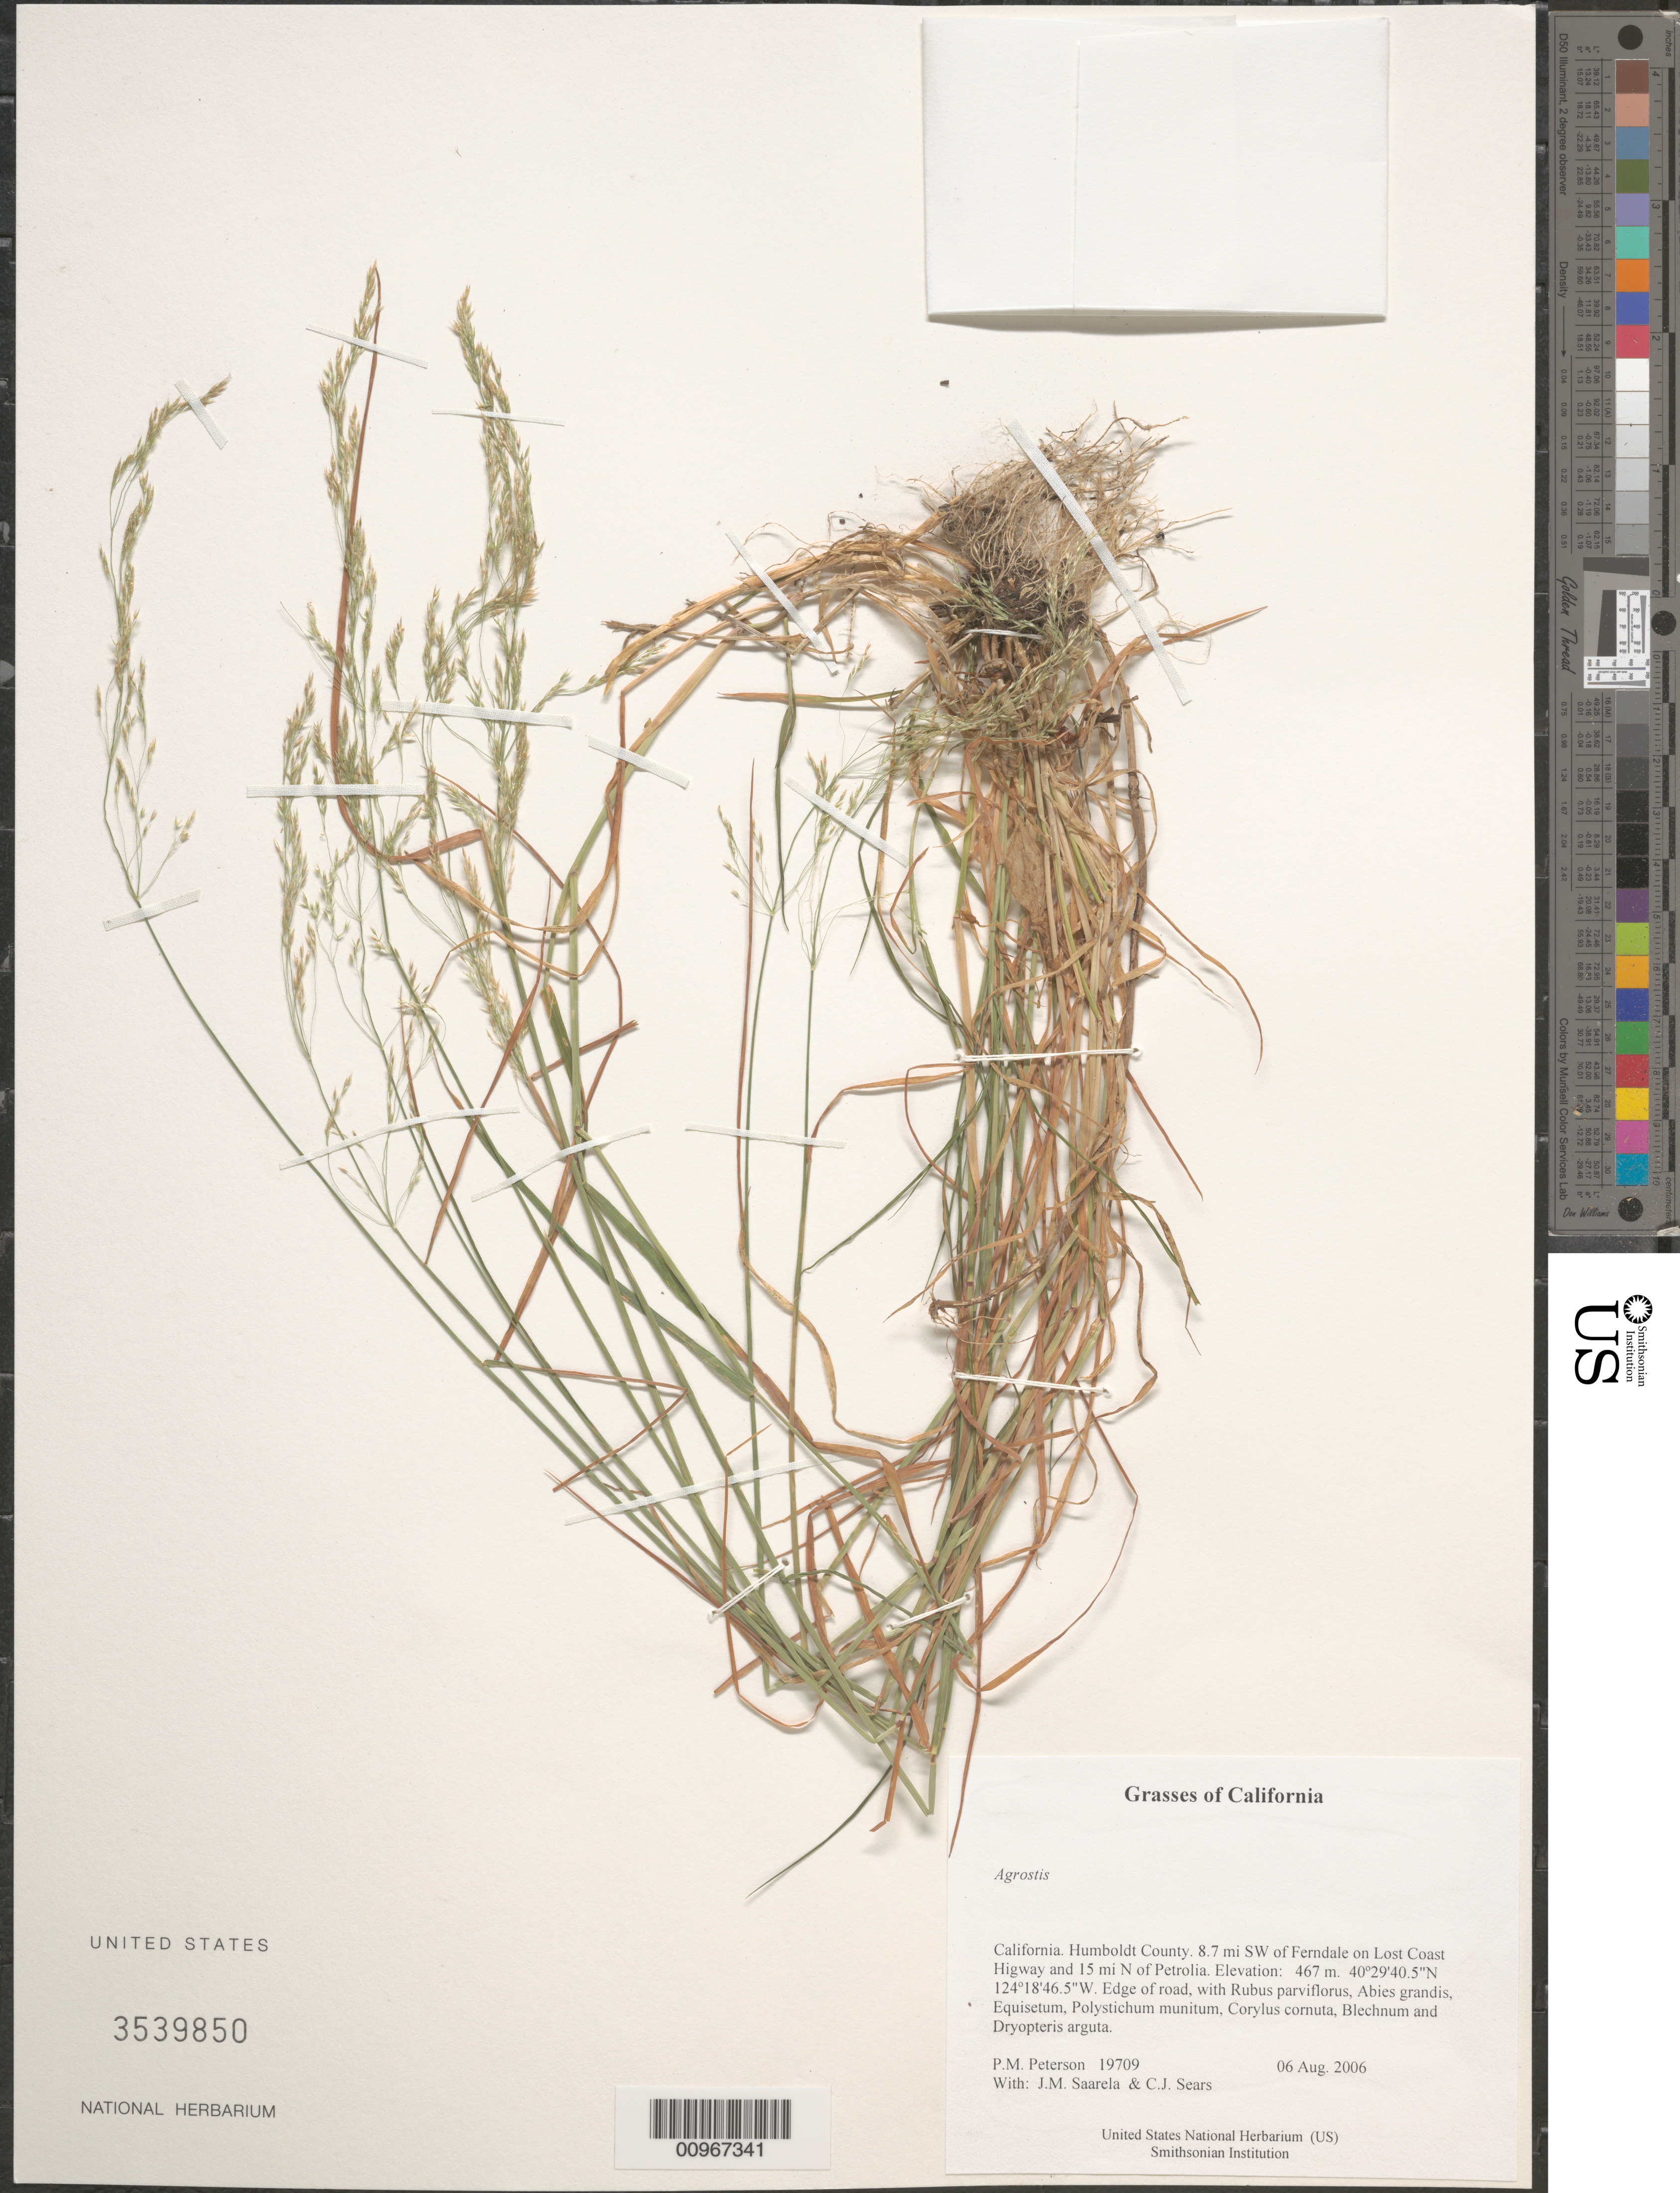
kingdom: Plantae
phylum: Tracheophyta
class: Liliopsida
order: Poales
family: Poaceae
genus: Agrostis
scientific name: Agrostis sp.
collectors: P. M. Peterson, J. Saarela & C. Sears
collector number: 19709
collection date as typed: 06 Aug 2006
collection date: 2006-08-06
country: United States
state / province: California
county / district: Humboldt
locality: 8.7 mi SW of Ferndale on Lost Coast Highway and 15 mi N of Petrolia.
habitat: Edge of road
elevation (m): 467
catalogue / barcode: US 3539850